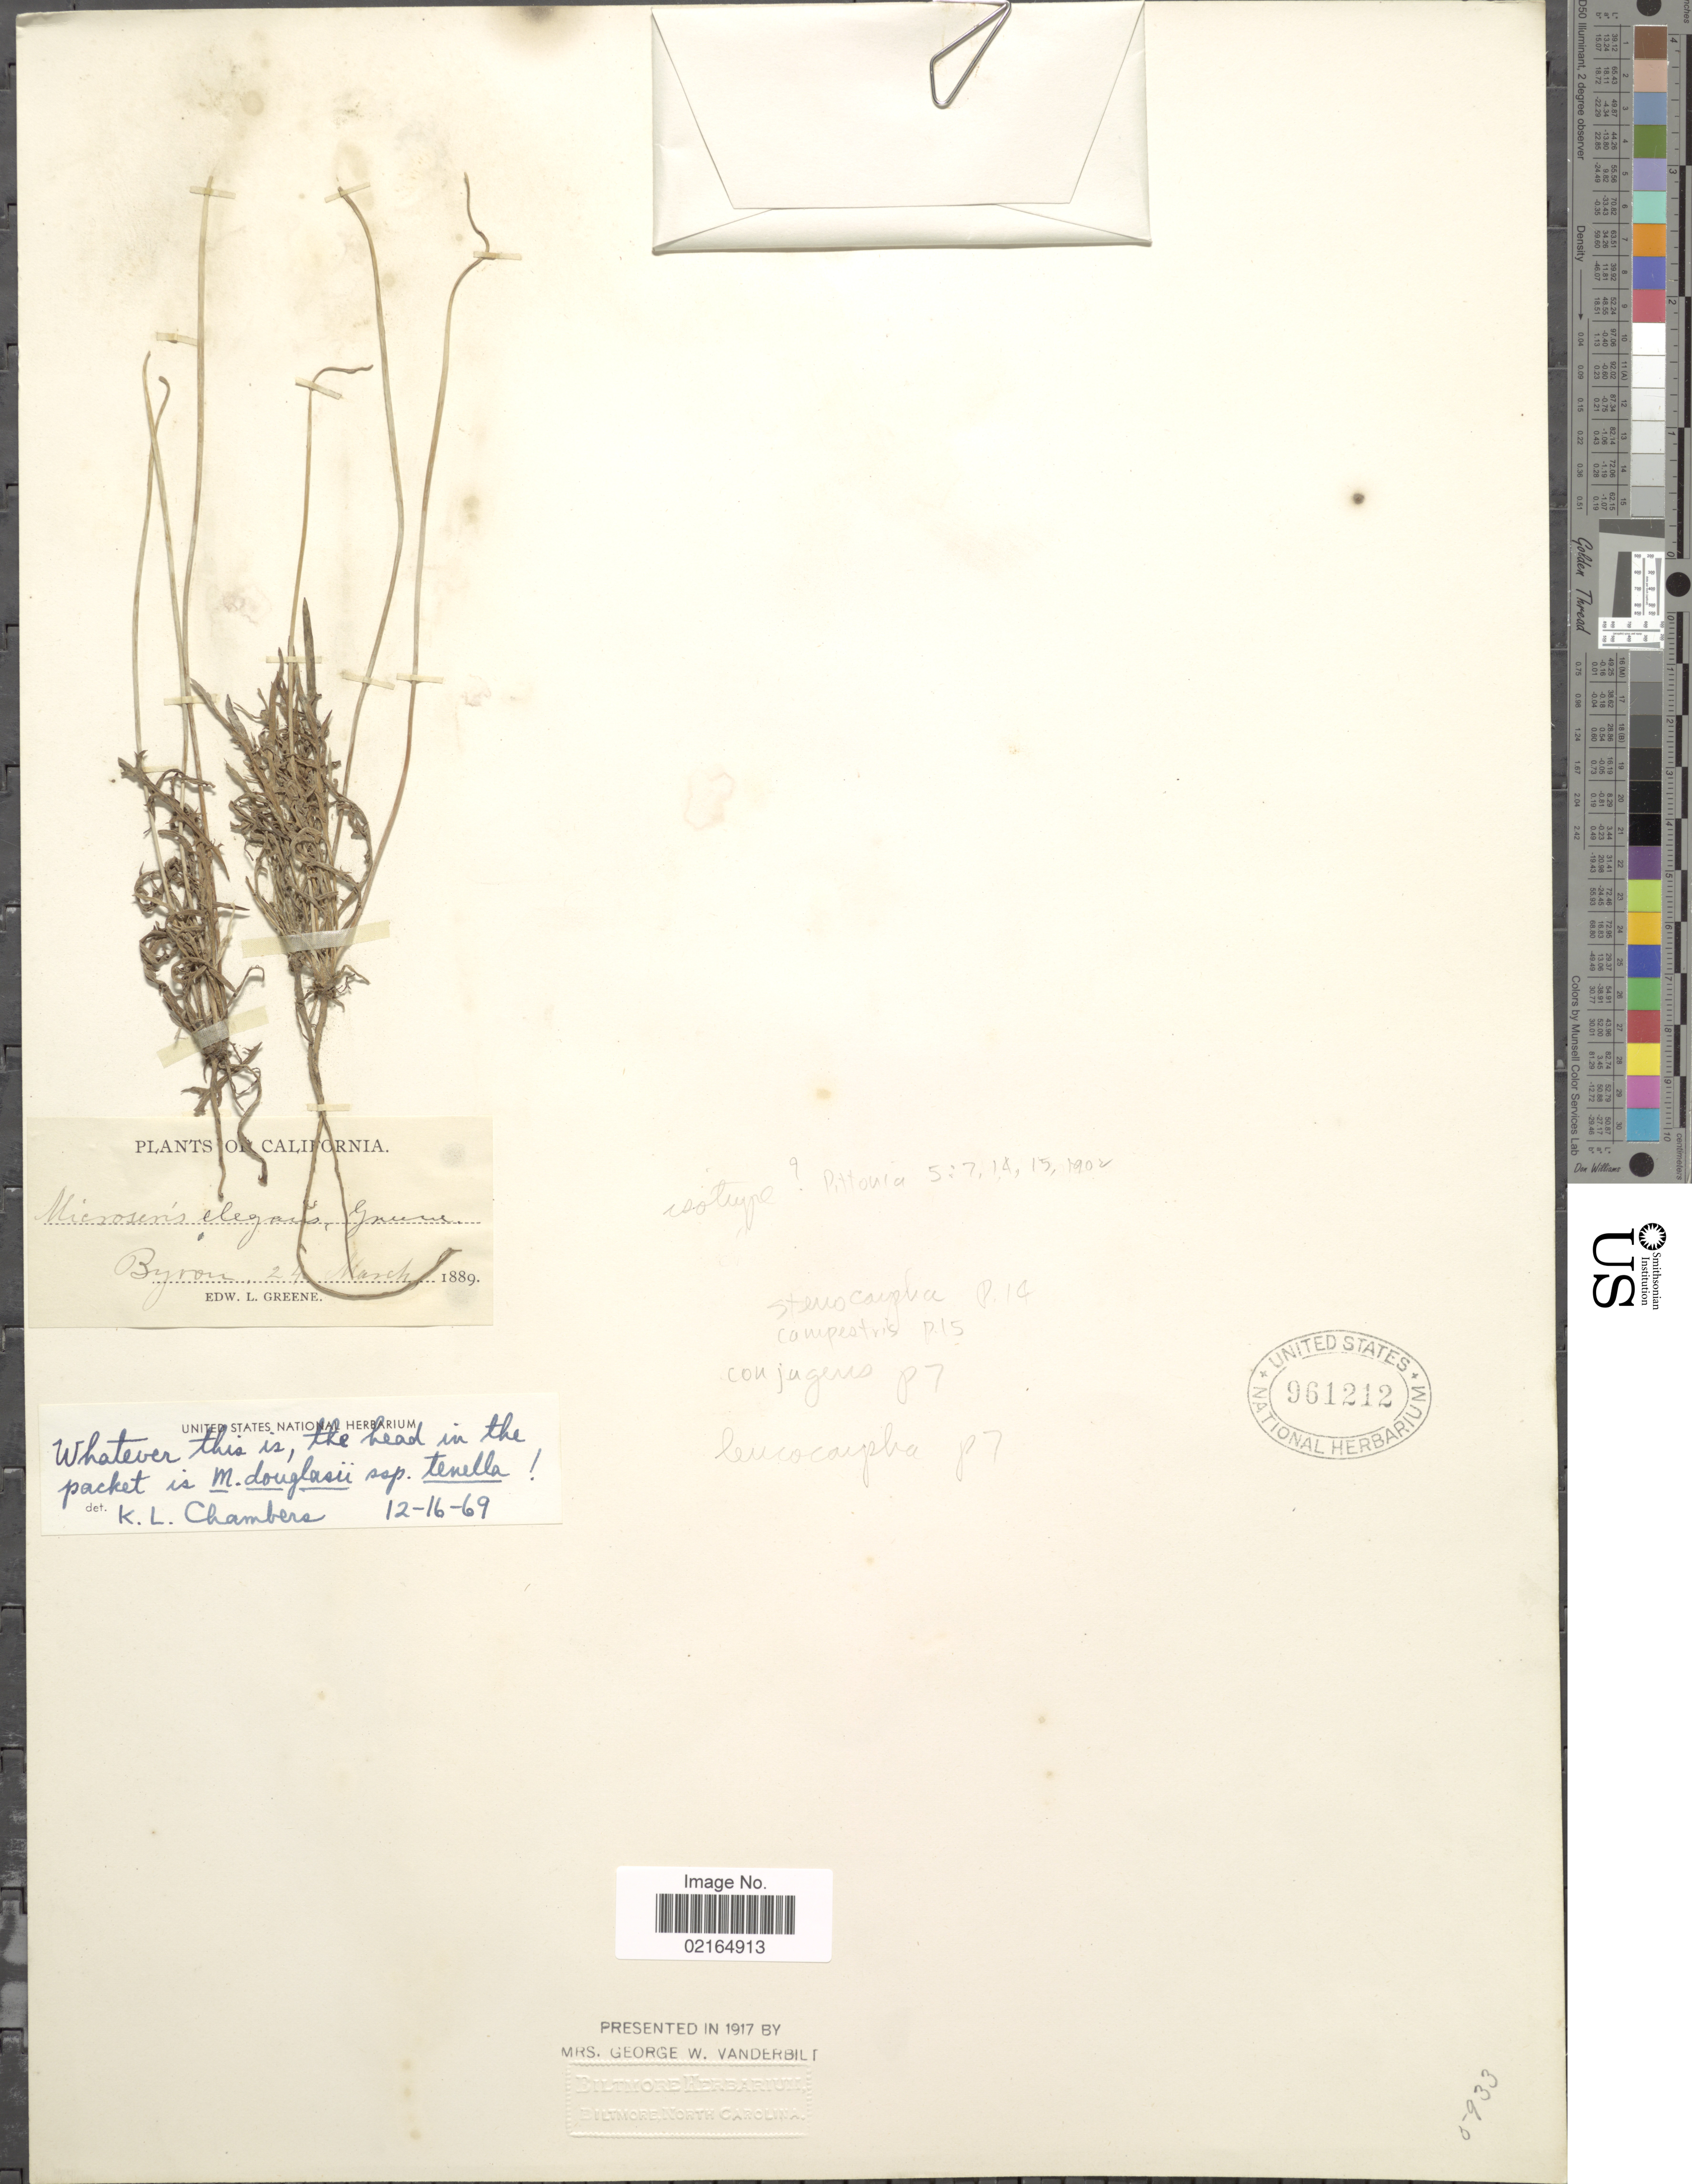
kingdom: Plantae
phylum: Tracheophyta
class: Magnoliopsida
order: Asterales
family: Asteraceae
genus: Microseris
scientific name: Microseris douglasii subsp. tenella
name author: (A. Gray) K.L. Chambers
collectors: E. L. Greene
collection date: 1889-03-24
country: United States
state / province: California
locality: Byron.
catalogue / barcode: US 961212